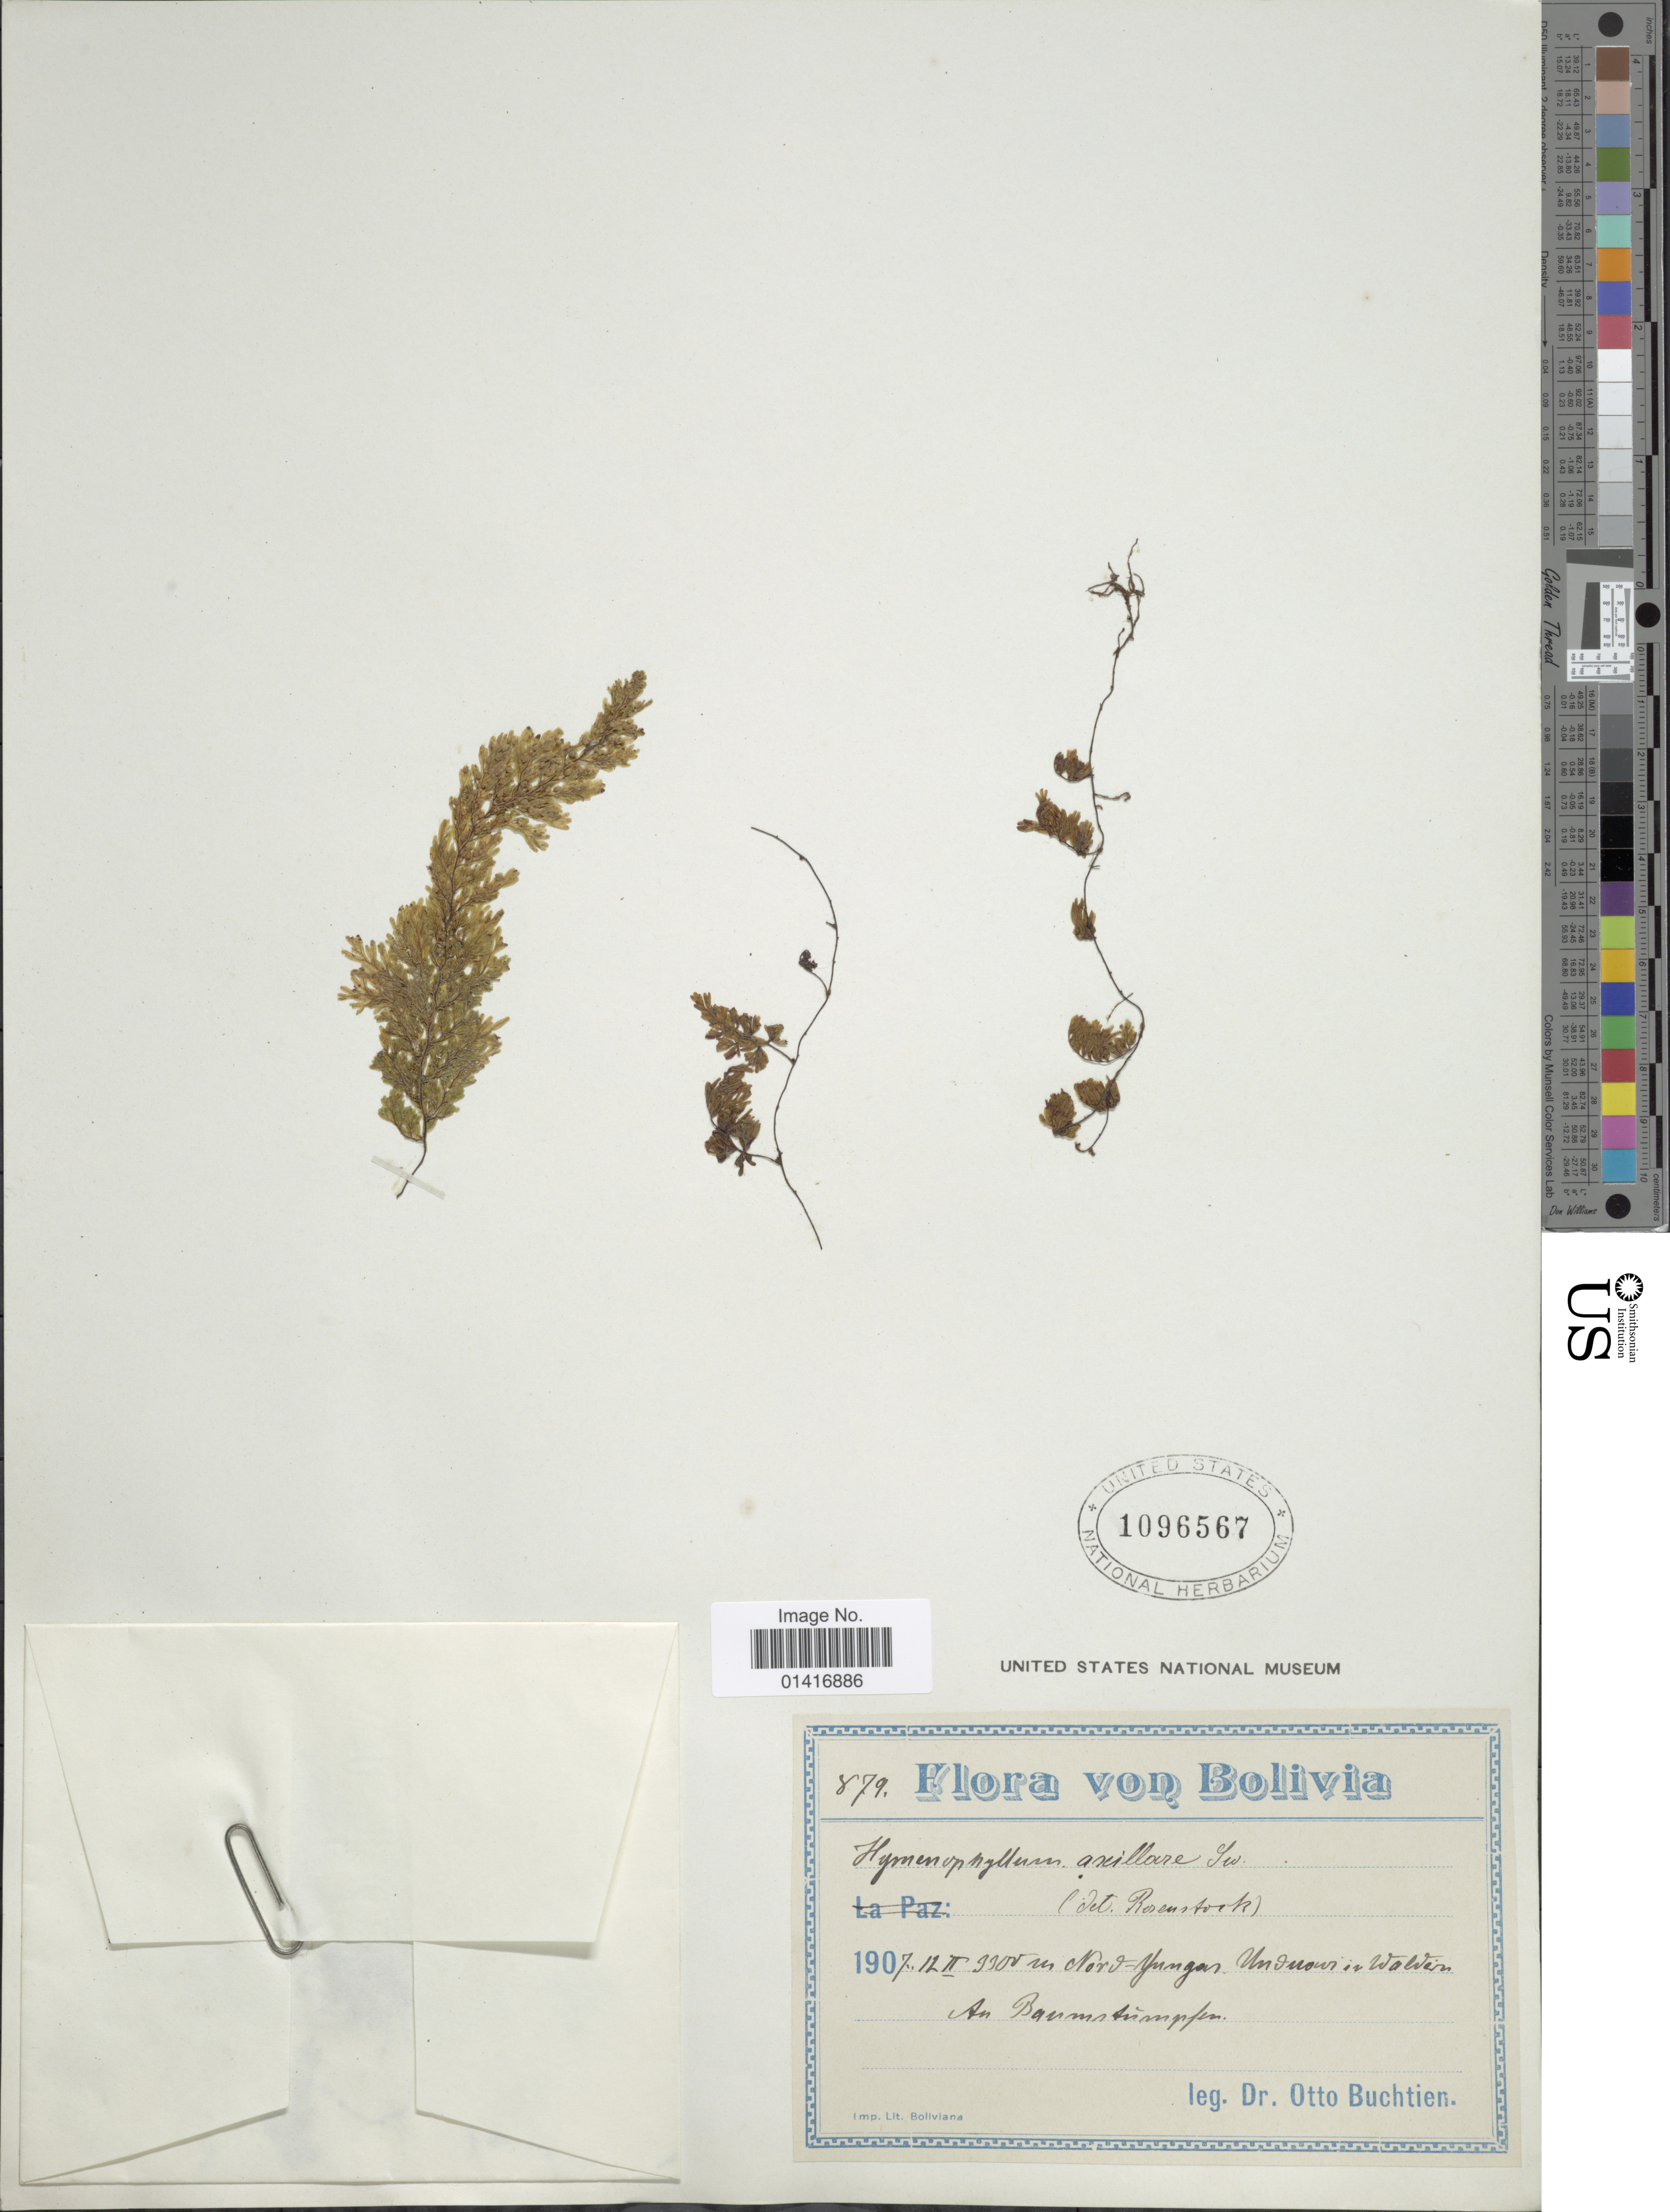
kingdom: Plantae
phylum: Tracheophyta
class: Polypodiopsida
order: Hymenophyllales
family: Hymenophyllaceae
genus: Hymenophyllum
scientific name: Hymenophyllum polyanthos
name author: (Sw.) Sw.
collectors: O. Buchtien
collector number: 879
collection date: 1907-02-12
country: Bolivia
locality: Nord-Yungas. Unduavi in Walvern An Baumstrumpfen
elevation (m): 3300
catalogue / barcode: US 1096567